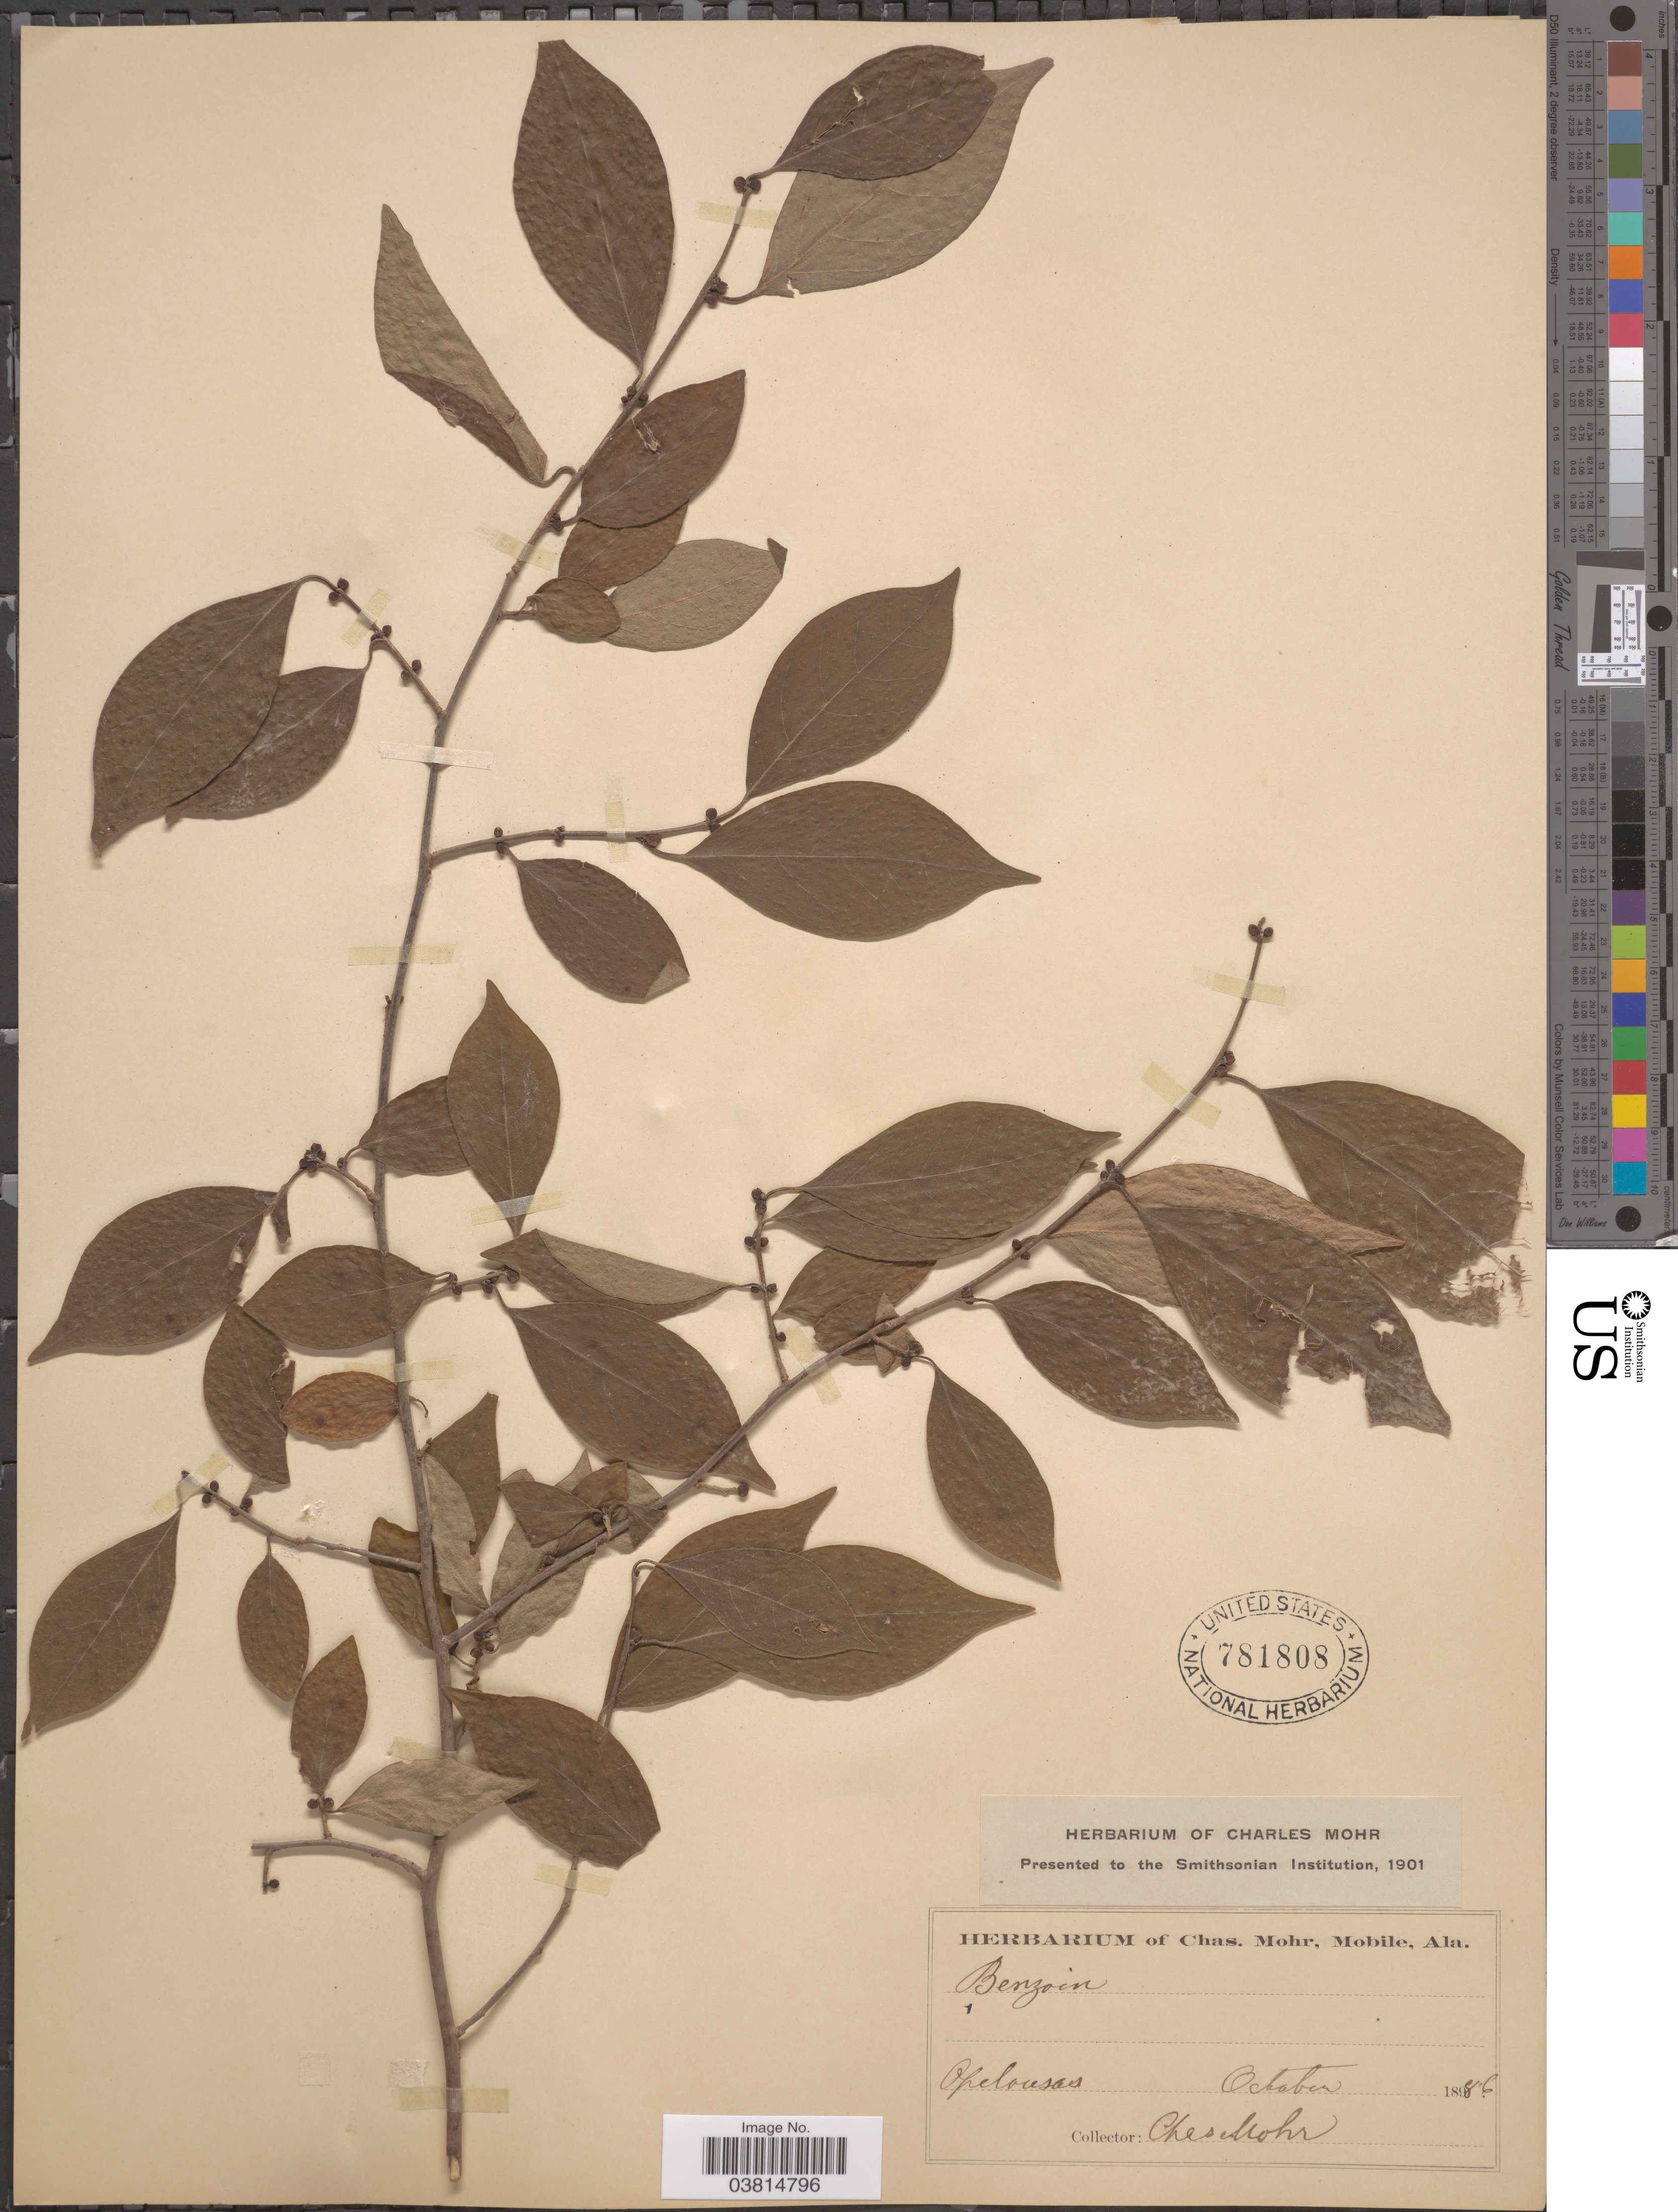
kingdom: Plantae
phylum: Tracheophyta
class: Magnoliopsida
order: Laurales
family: Lauraceae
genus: Lindera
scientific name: Lindera benzoin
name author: (L.) Blume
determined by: Strong, Mark T., (BOT), Smithsonian Institution - National Museum of Natural History (UNITED STATES)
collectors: Mohr, C. T. (herbarium)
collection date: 1886-10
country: United States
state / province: Alabama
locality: Opelousas.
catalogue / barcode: US 781808